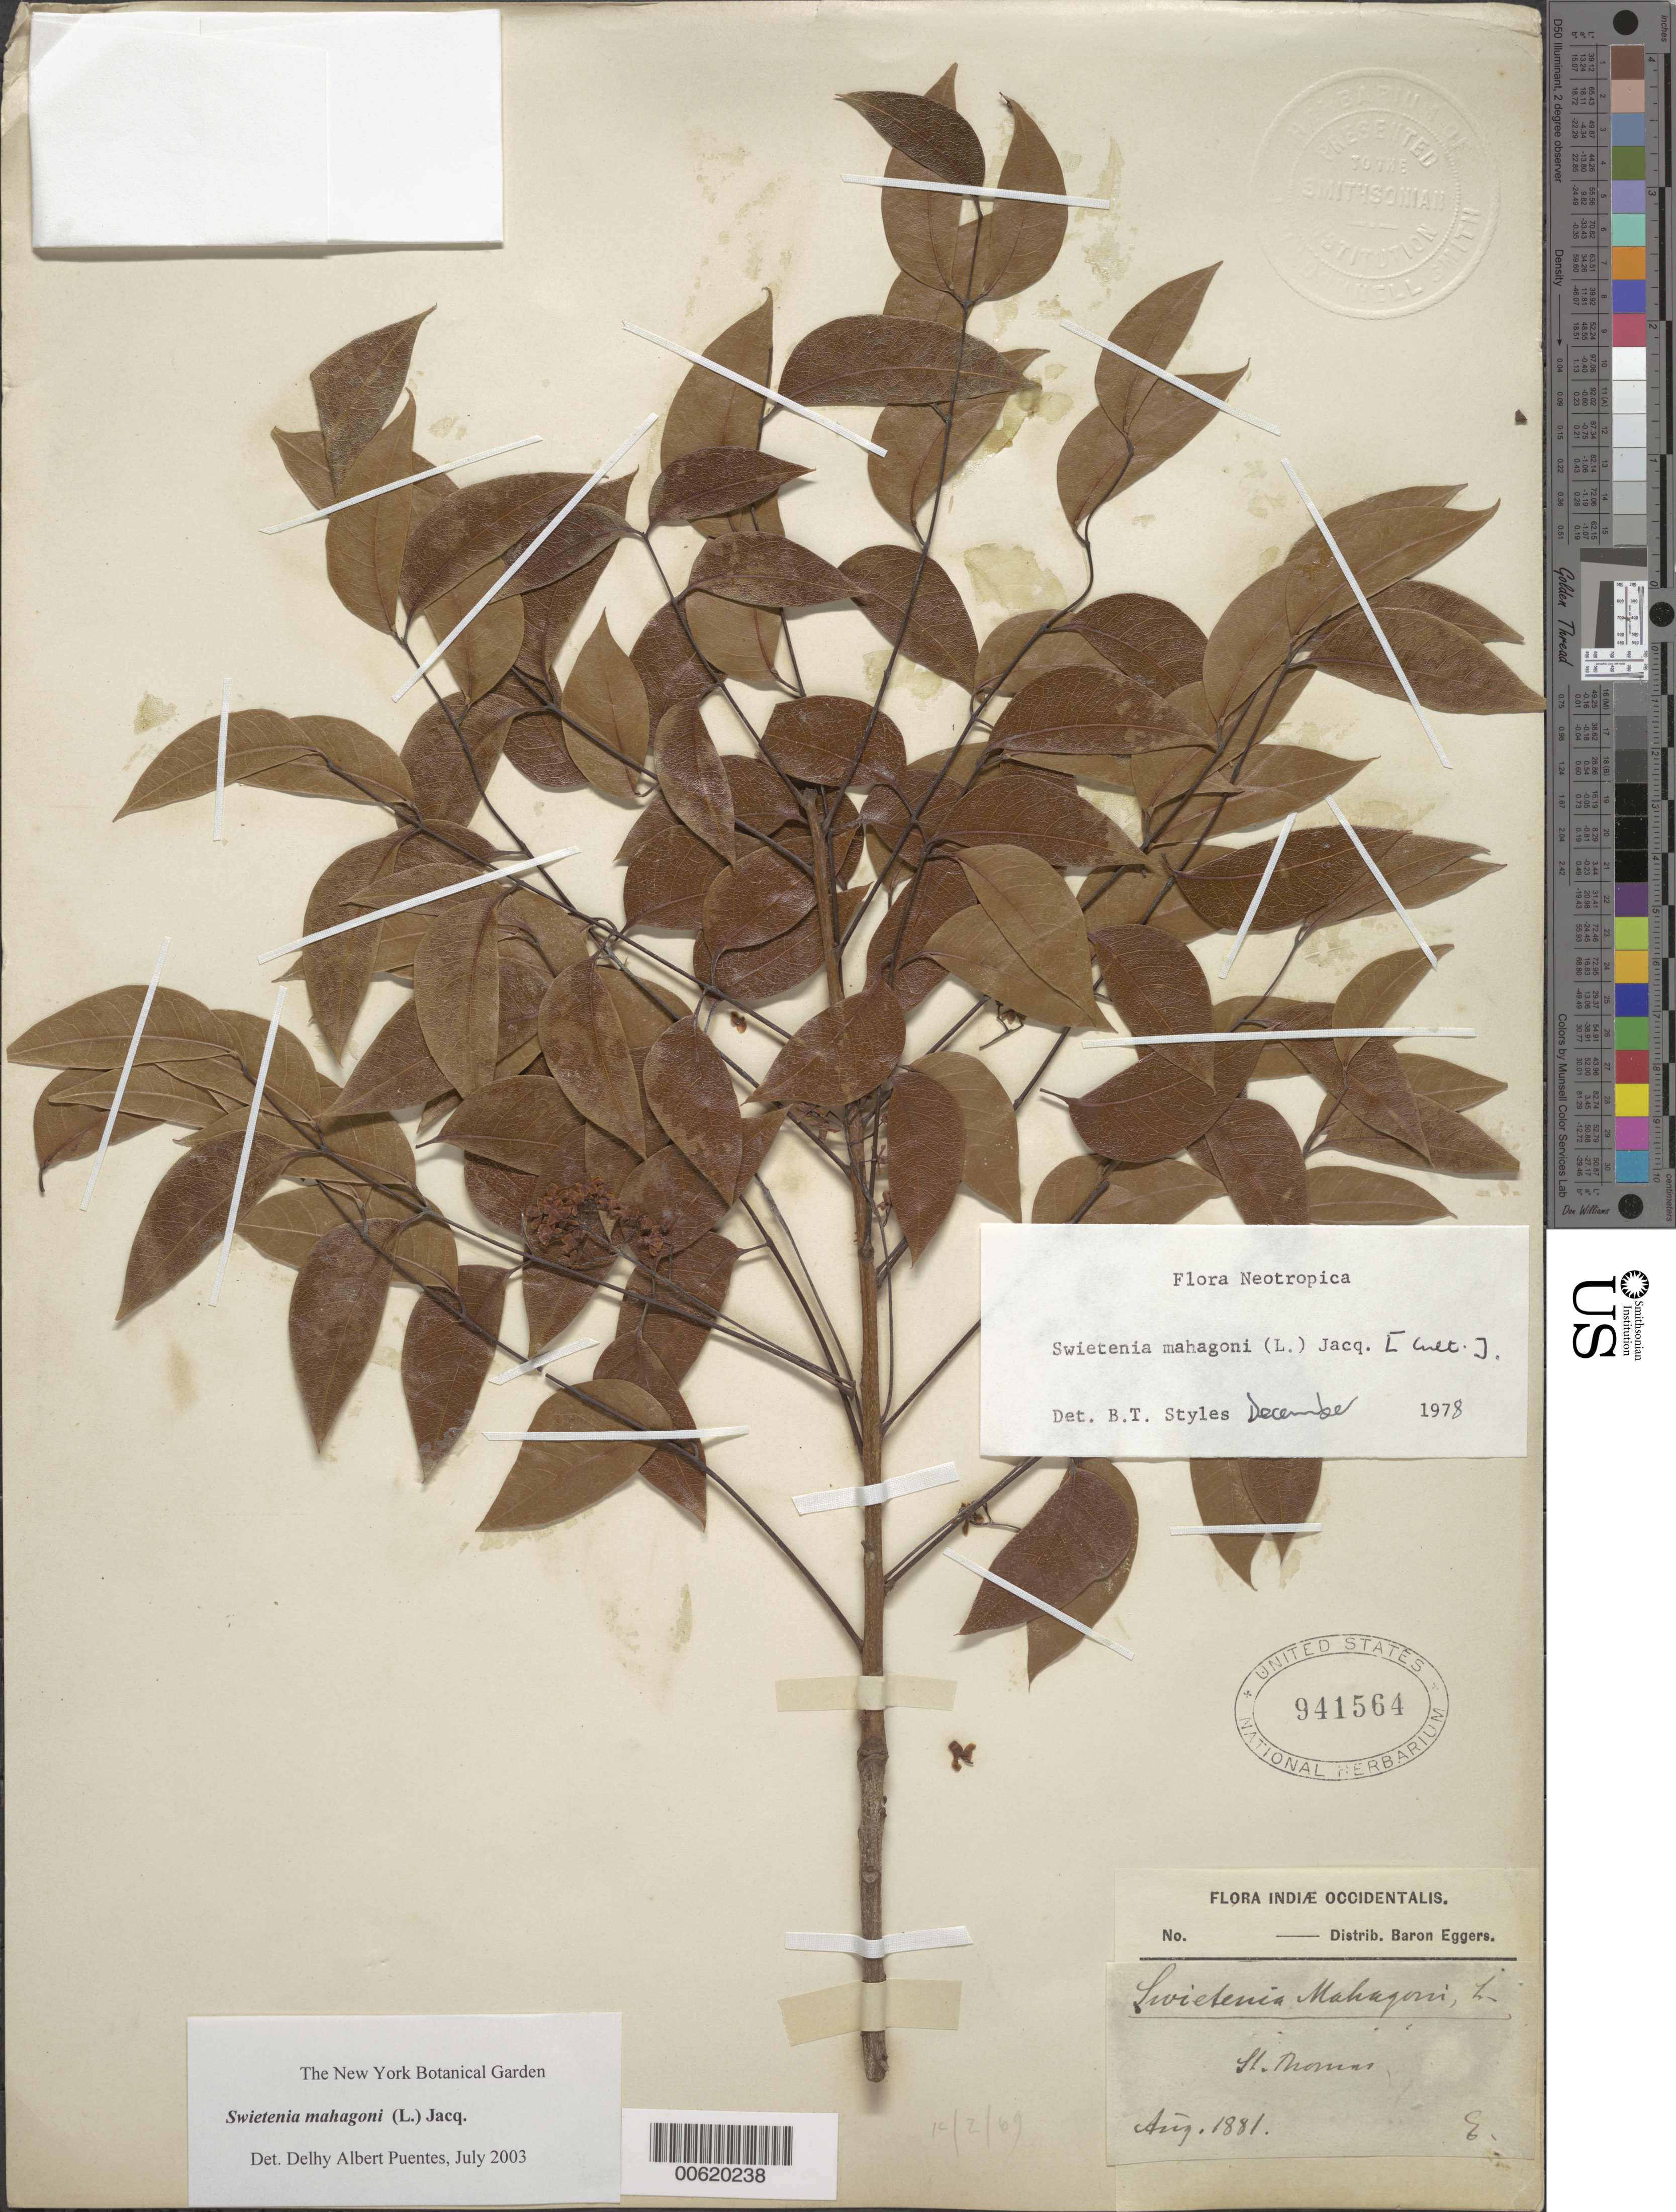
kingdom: Plantae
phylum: Tracheophyta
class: Magnoliopsida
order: Sapindales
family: Meliaceae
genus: Swietenia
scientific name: Swietenia mahagoni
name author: (L.) Jacq.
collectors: H. F. A. von Eggers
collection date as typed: Aug 1881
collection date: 1881-08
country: U.S. Virgin Islands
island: St. Thomas Island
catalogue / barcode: US 941564